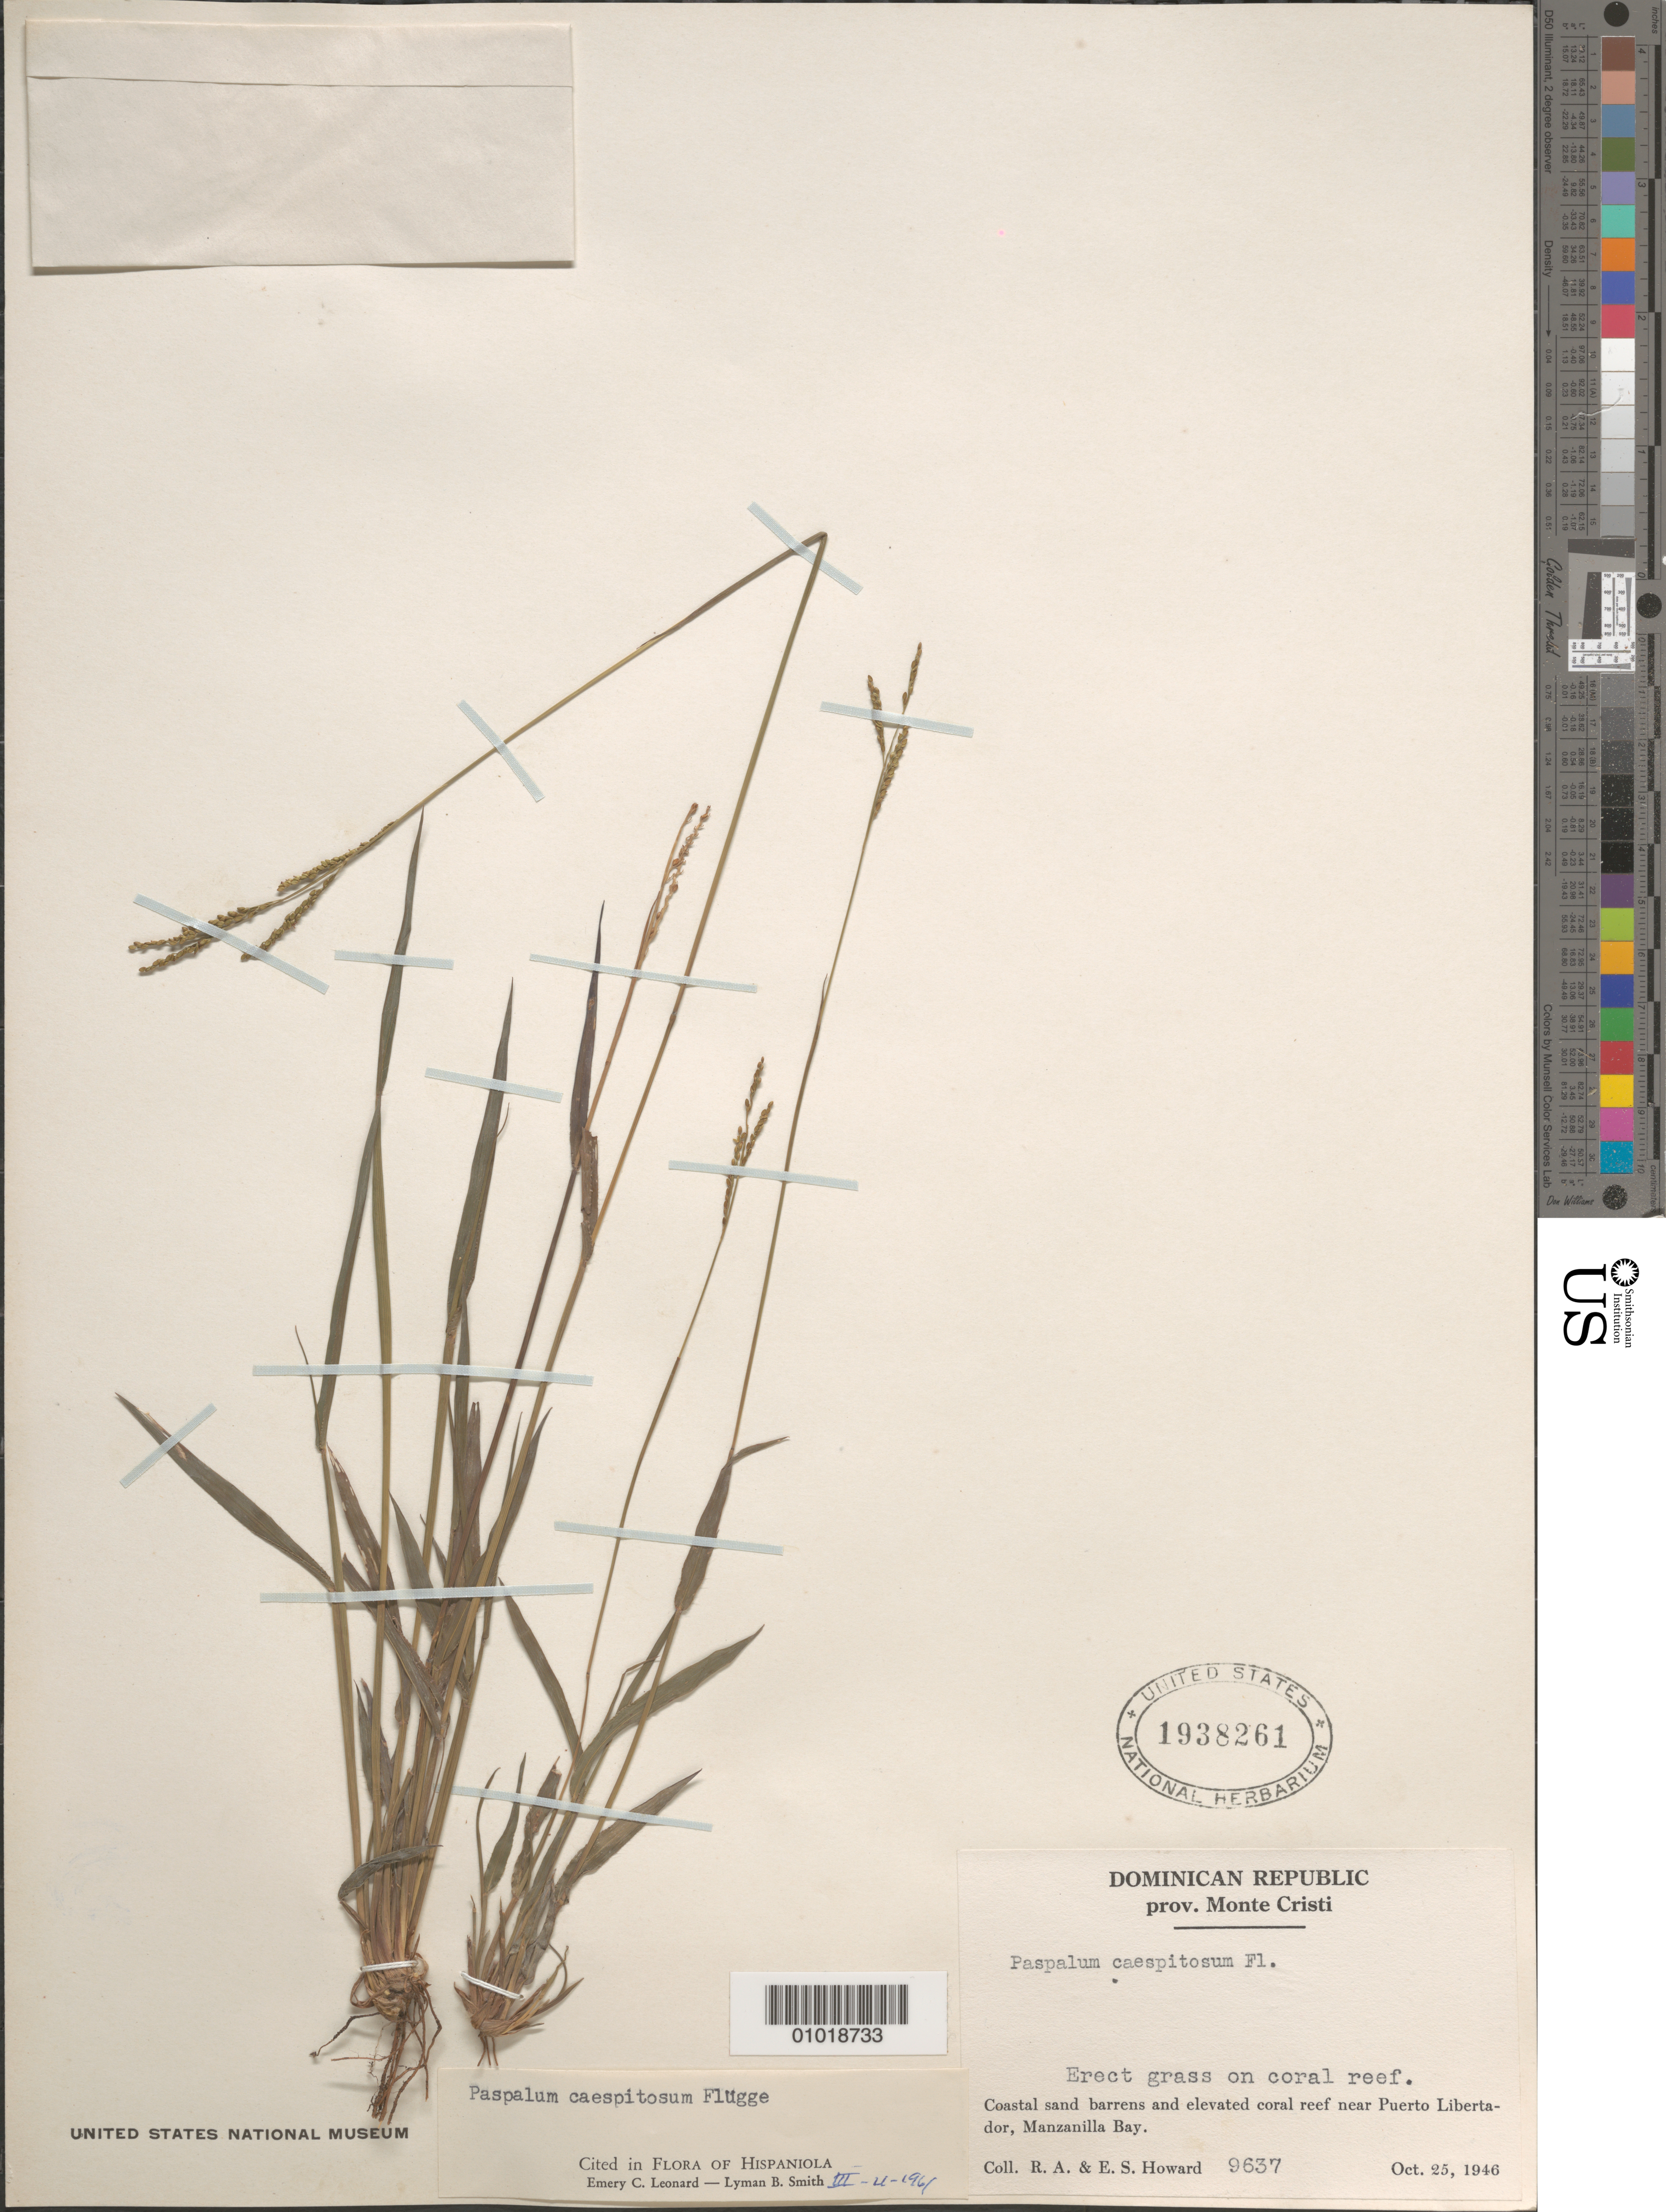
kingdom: Plantae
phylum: Tracheophyta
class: Liliopsida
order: Poales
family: Poaceae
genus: Paspalum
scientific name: Paspalum caespitosum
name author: Flüggé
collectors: R. A. Howard & E. S. Howard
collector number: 9637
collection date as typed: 25 Oct 1946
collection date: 1946-10-25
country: Dominican Republic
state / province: Monte Cristi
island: Hispaniola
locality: Coastal sand Barens and elevated coral reef near Puerto Libertador, Manzanilla Bay,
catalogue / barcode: US 1938261